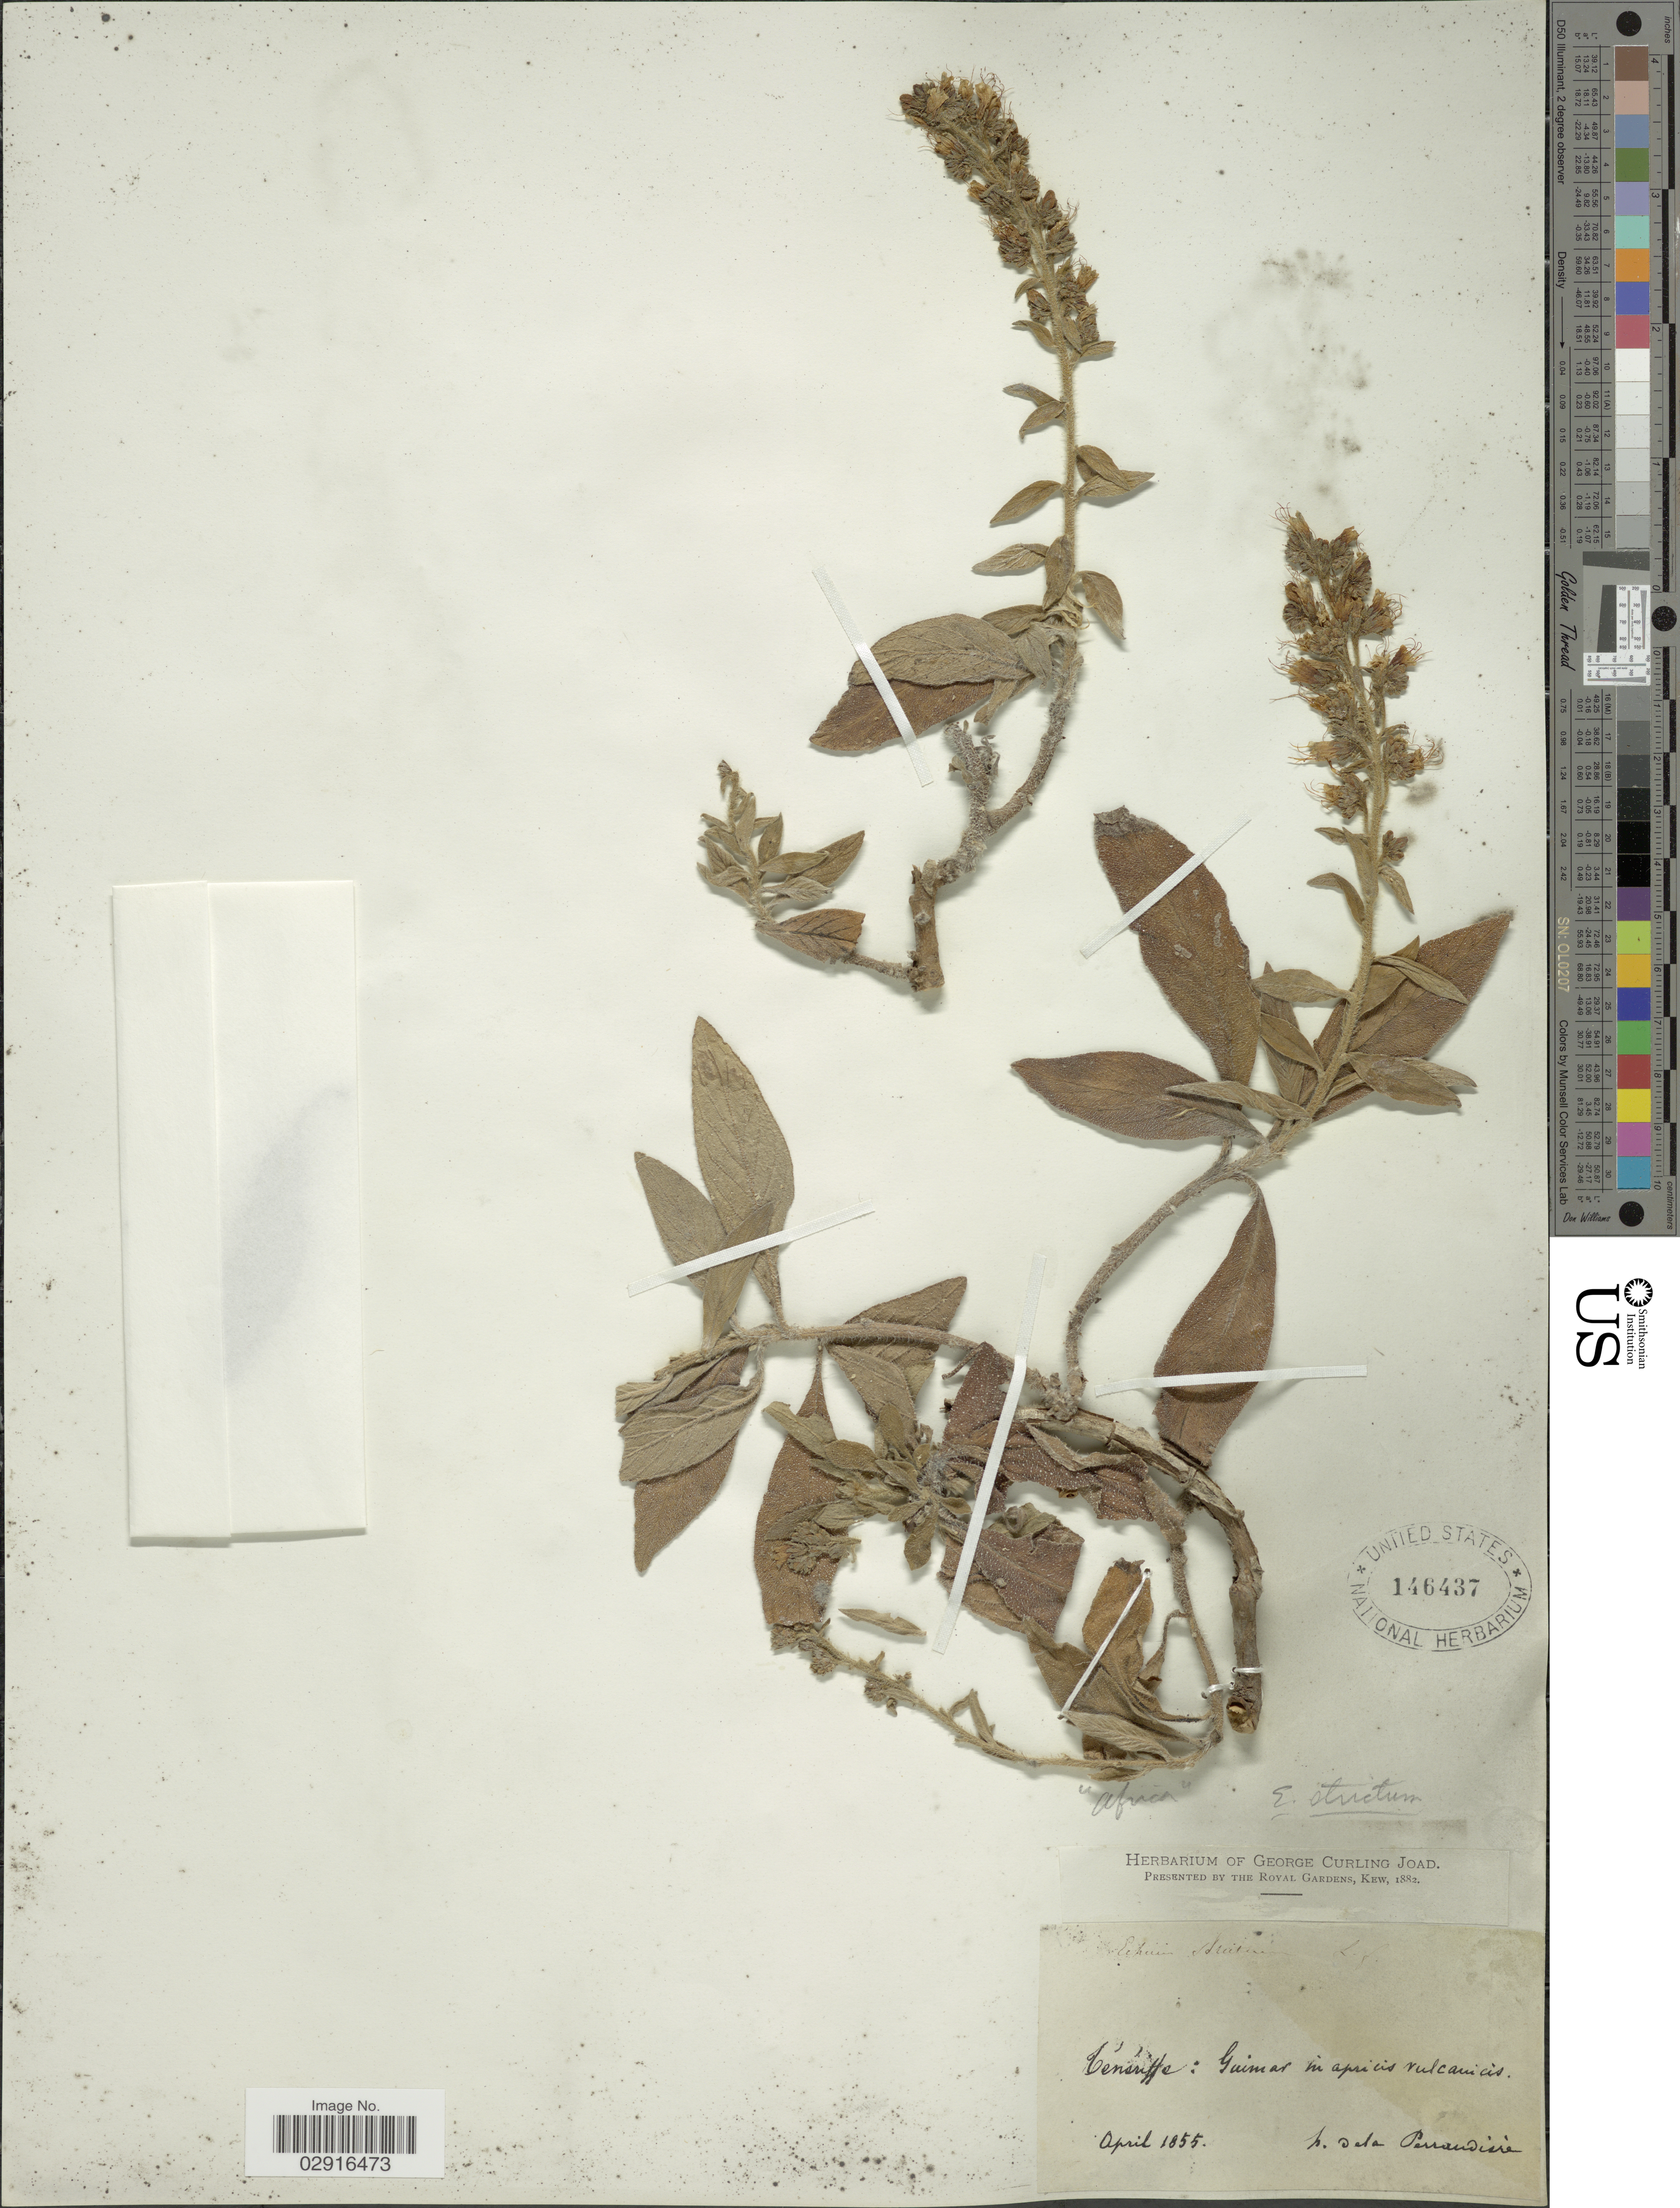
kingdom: Plantae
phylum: Tracheophyta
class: Magnoliopsida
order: Boraginales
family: Boraginaceae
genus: Echium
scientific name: Echium strictum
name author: L. f.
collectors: H. De la Perrandière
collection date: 1855-04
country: Spain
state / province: Canarias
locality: Ténériffe: Guimar.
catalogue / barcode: US 146437